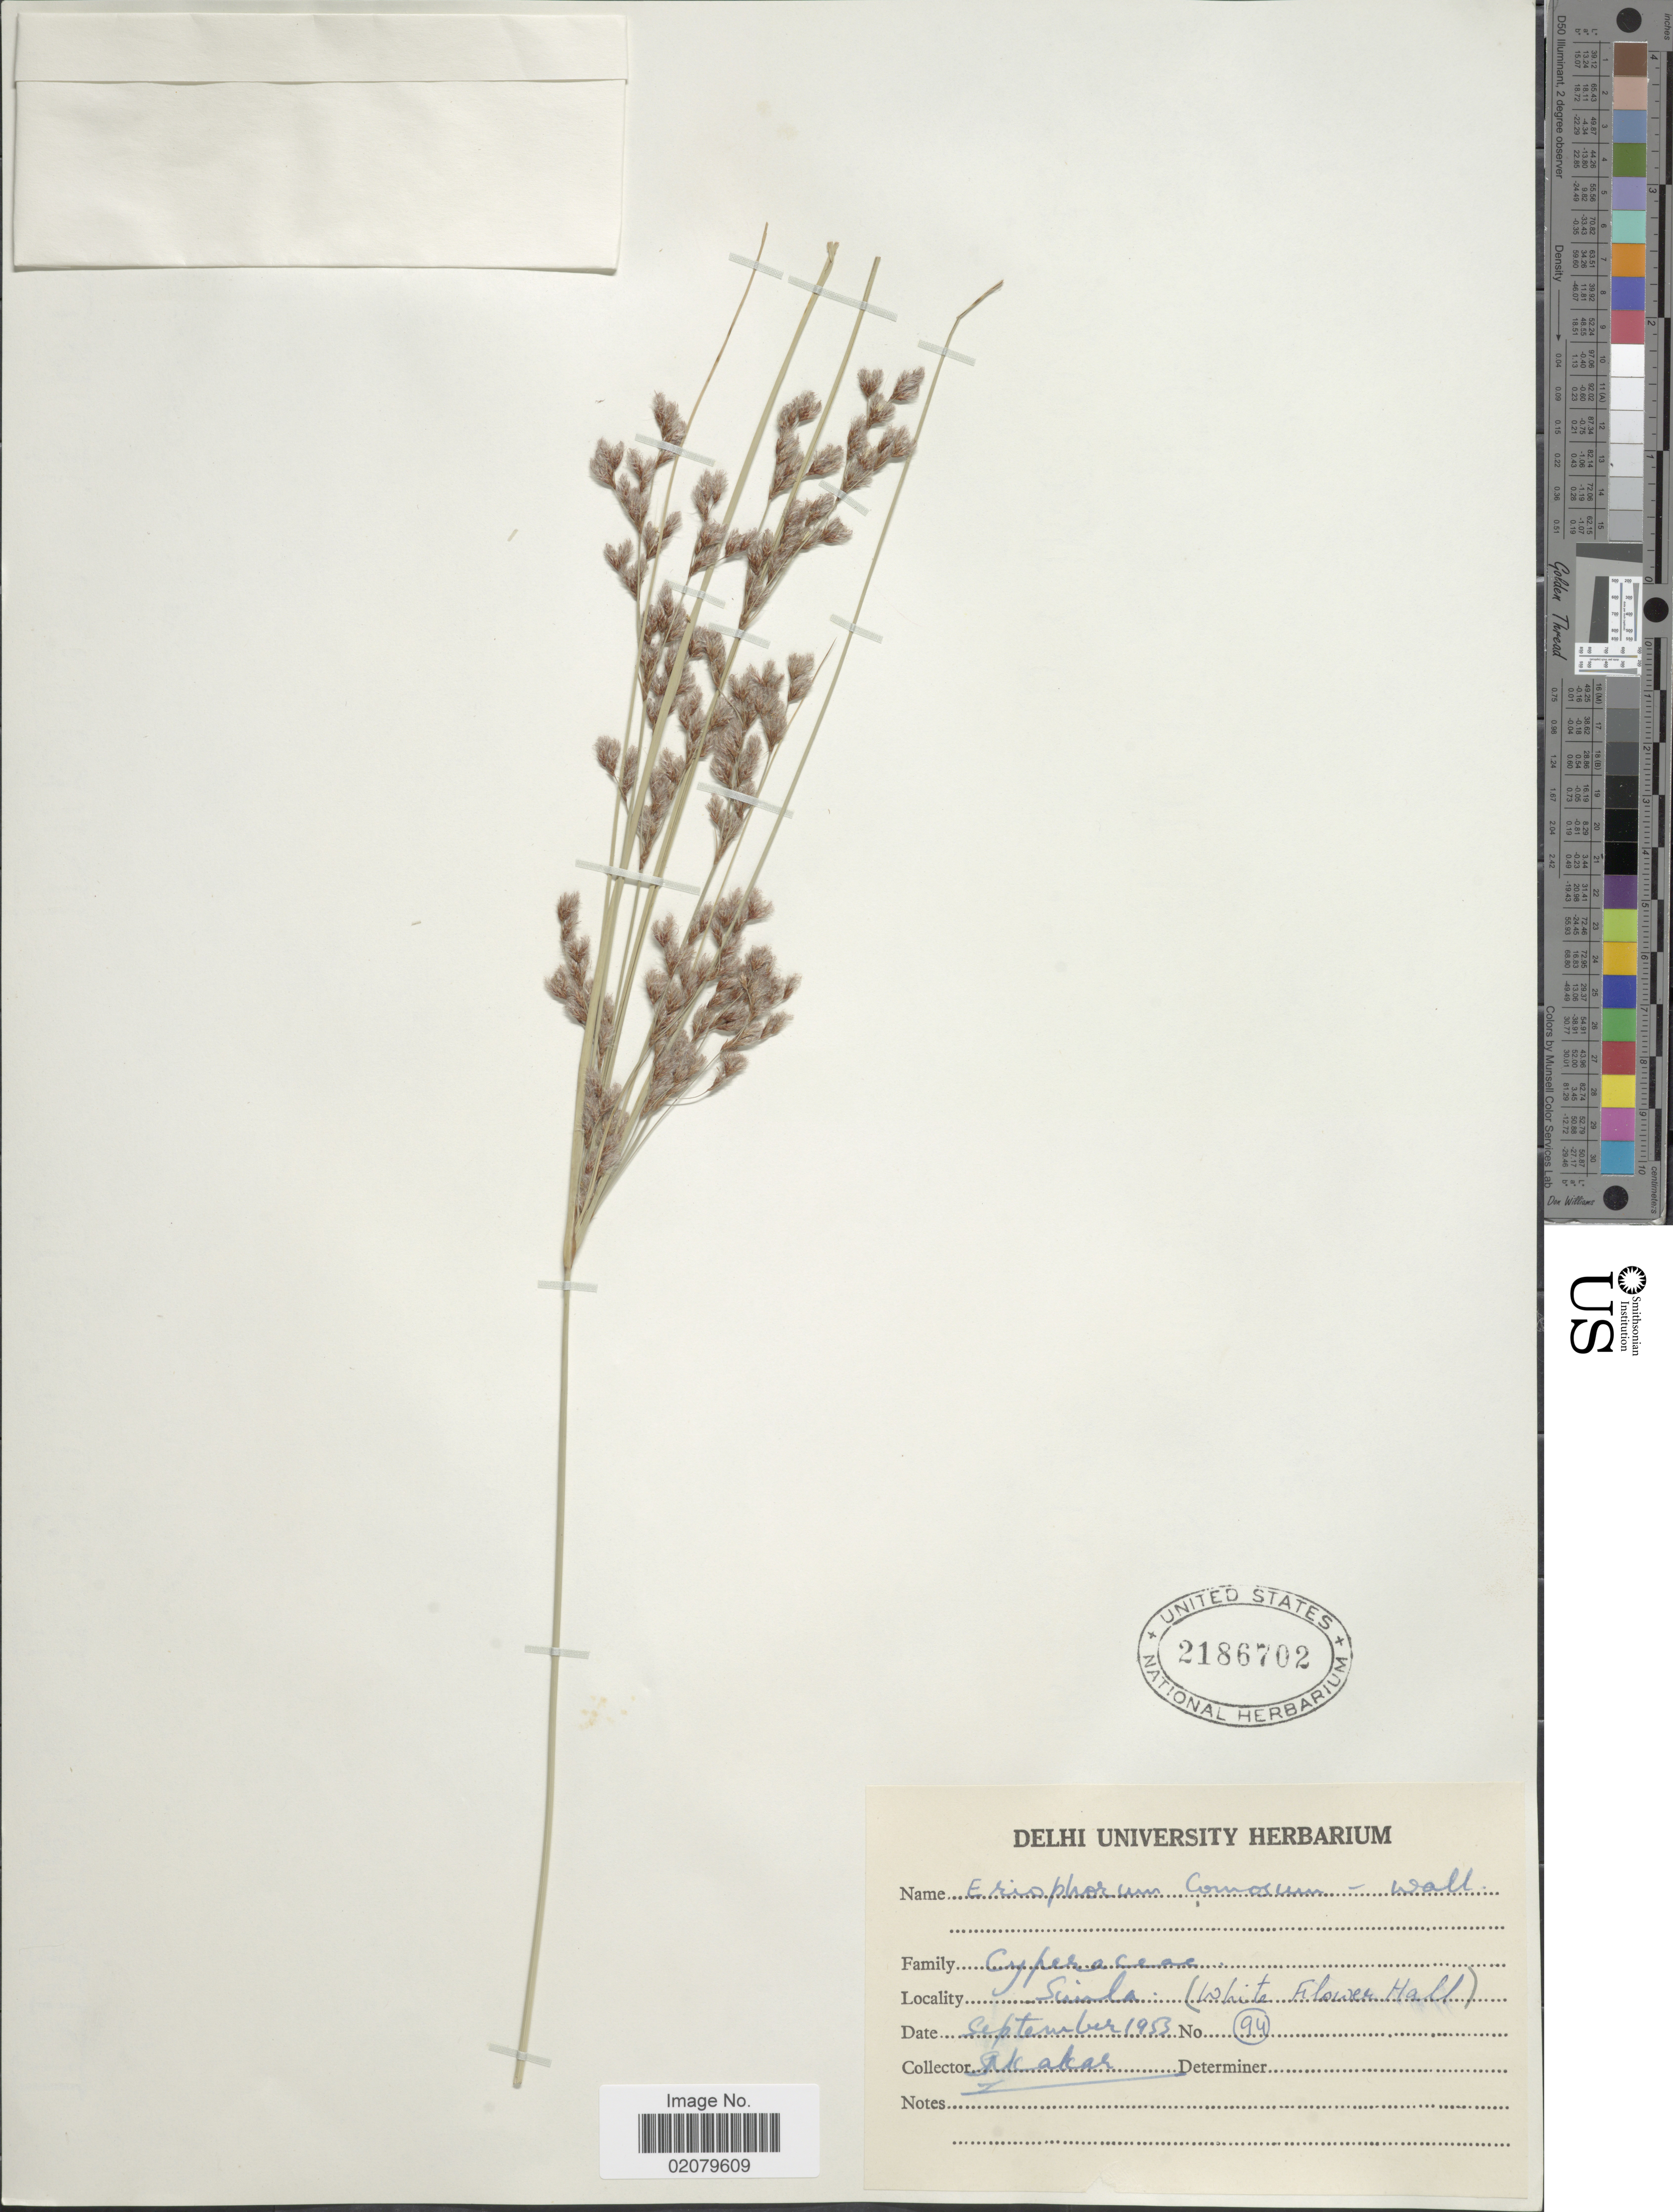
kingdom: Plantae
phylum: Tracheophyta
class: Liliopsida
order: Poales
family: Cyperaceae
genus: Erioscirpus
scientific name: Erioscirpus comosus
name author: (Wall.) Palla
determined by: Strong, Mark T., (BOT), Smithsonian Institution - National Museum of Natural History (UNITED STATES)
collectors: Sakakar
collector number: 94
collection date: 1953-09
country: Peru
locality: Siula (White Flower Hall)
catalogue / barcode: US 2186702